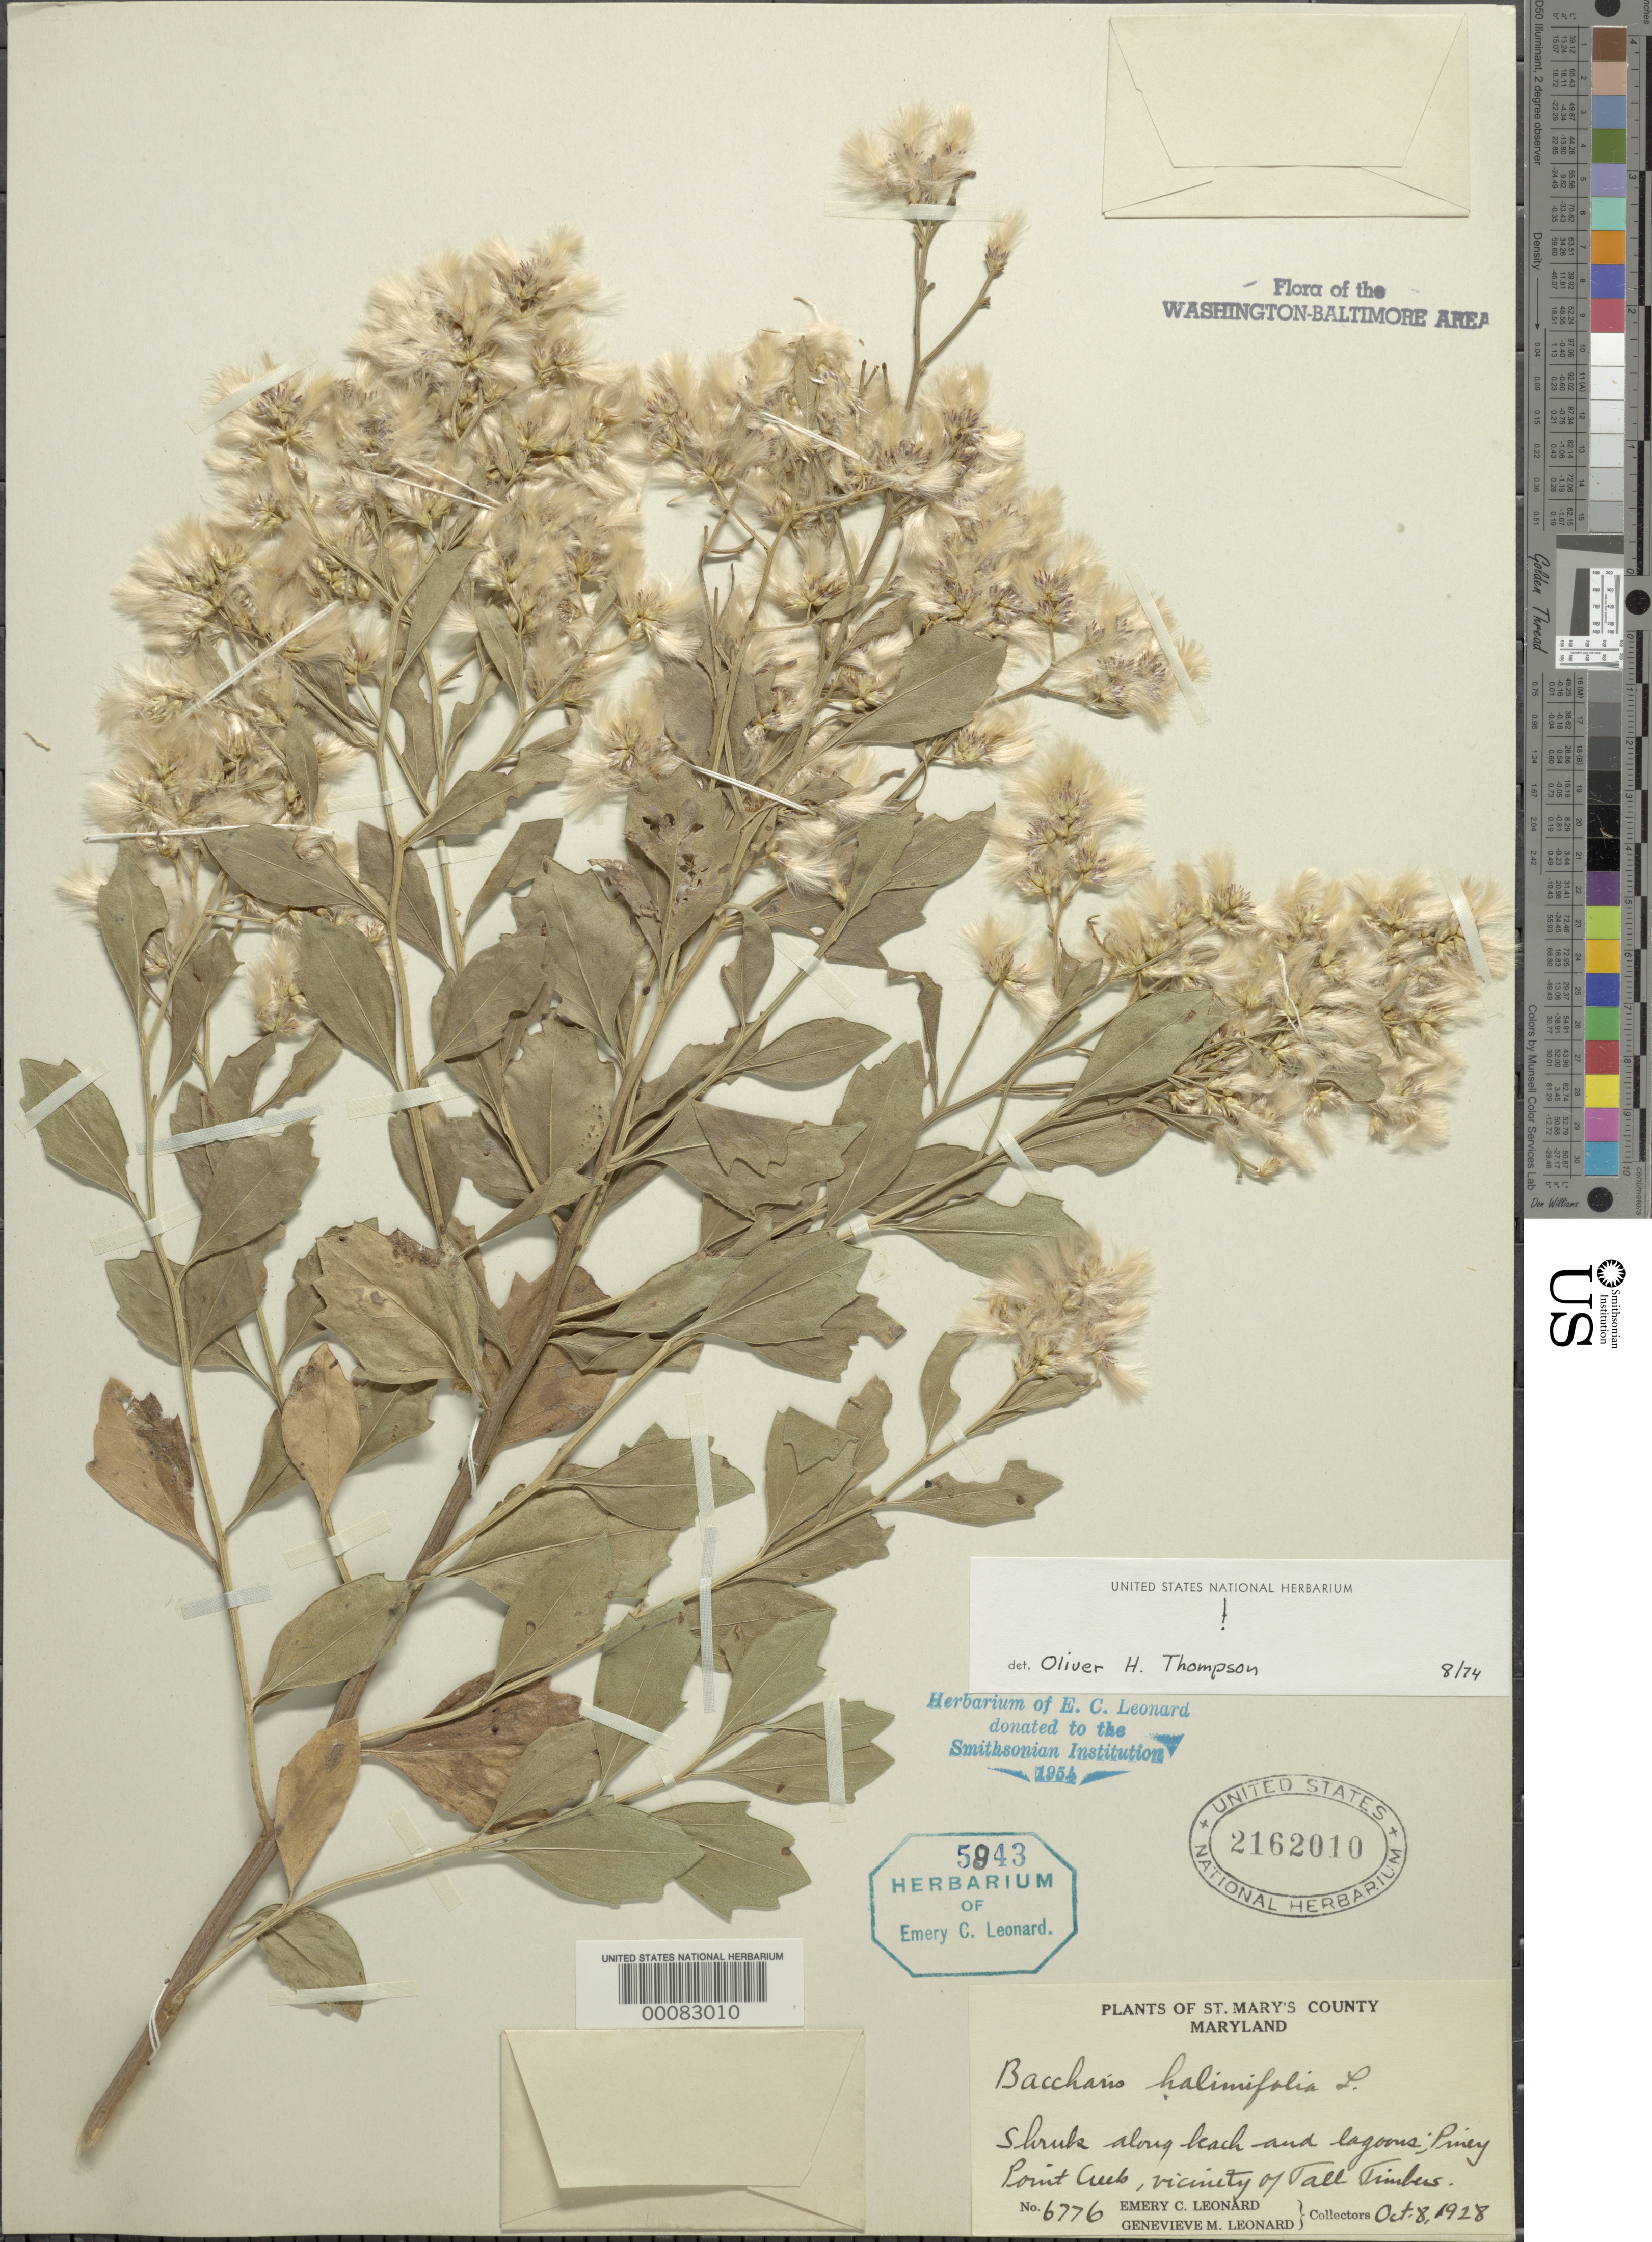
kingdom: Plantae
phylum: Tracheophyta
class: Magnoliopsida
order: Asterales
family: Asteraceae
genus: Baccharis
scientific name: Baccharis halimifolia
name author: L.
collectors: E. C. Leonard & G. M. Leonard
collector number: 6776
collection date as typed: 08 Oct 1928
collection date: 1928-10-08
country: United States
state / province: Maryland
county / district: St. Mary's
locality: Piney Point Creek Tall Timbers vicinity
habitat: Beach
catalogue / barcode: US 2162010